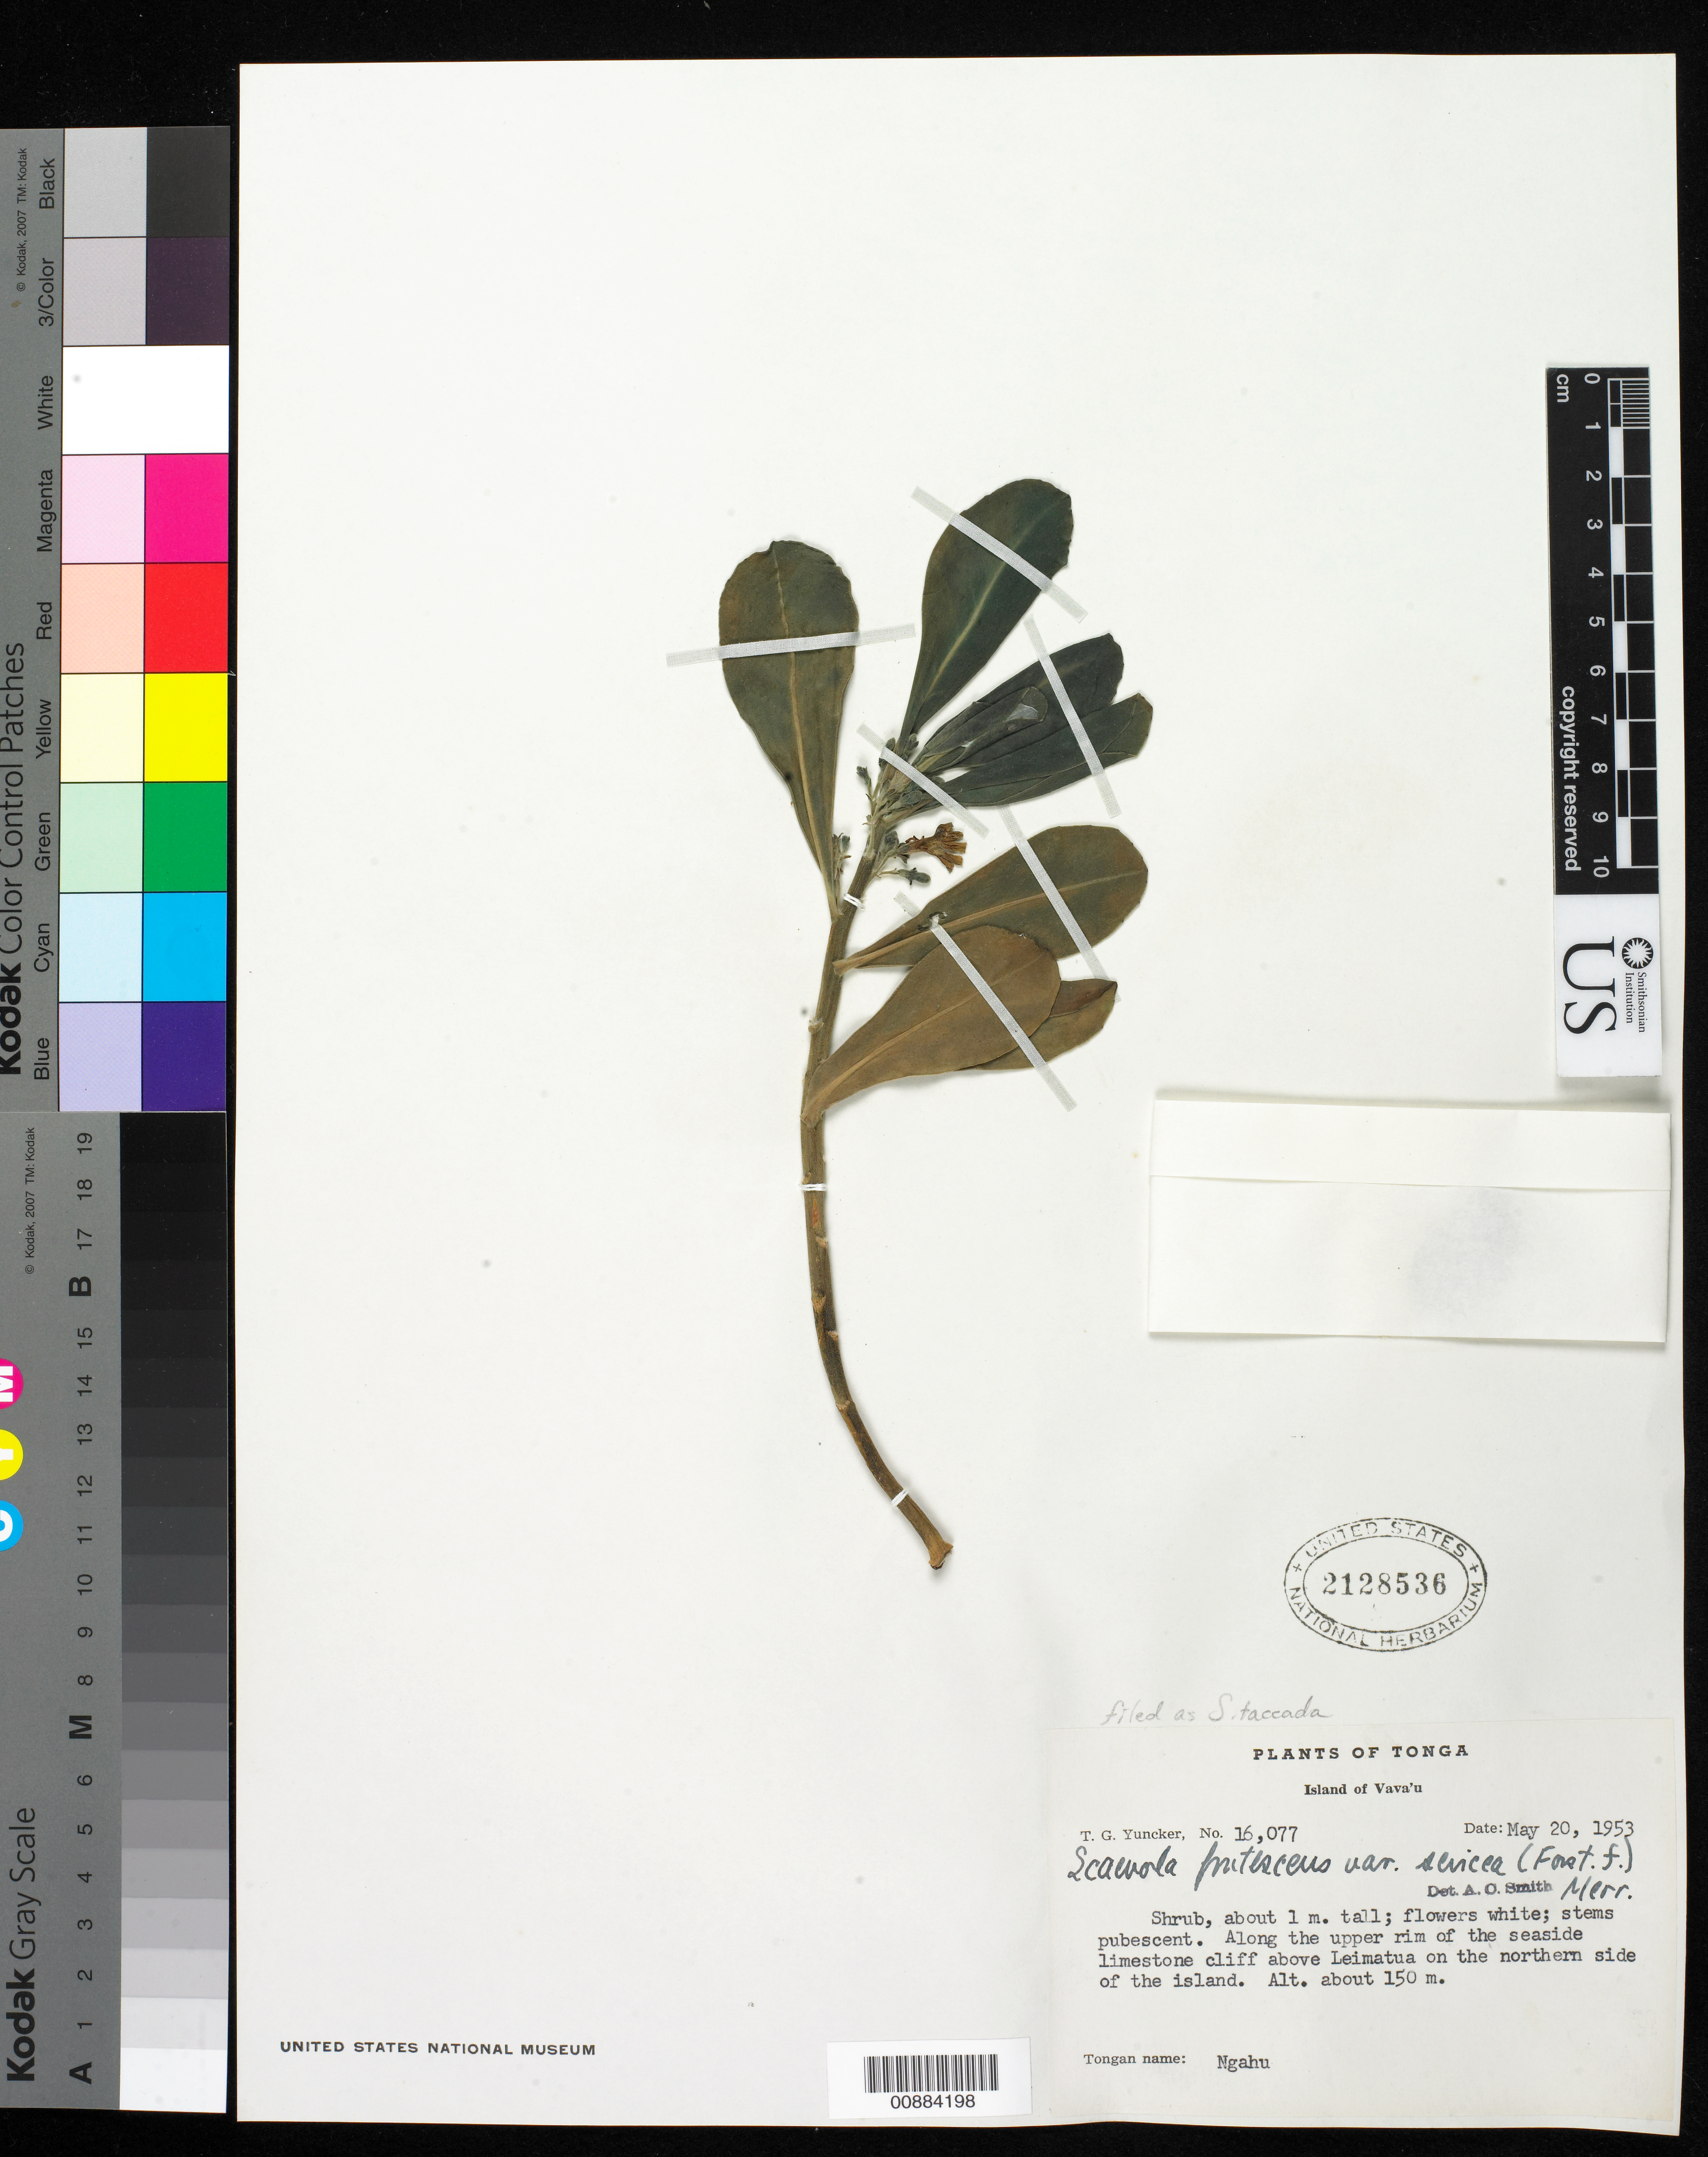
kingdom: Plantae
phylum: Tracheophyta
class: Magnoliopsida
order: Asterales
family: Goodeniaceae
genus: Scaevola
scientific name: Scaevola taccada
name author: (Gaertn.) Roxb.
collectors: T. G. Yuncker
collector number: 16077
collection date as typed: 20 May 1953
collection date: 1953-05-20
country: Tonga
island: Vava'u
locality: above Leimatura on the N side of I.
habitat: along upper rim of seaside limestone cliff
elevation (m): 150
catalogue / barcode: US 2128536